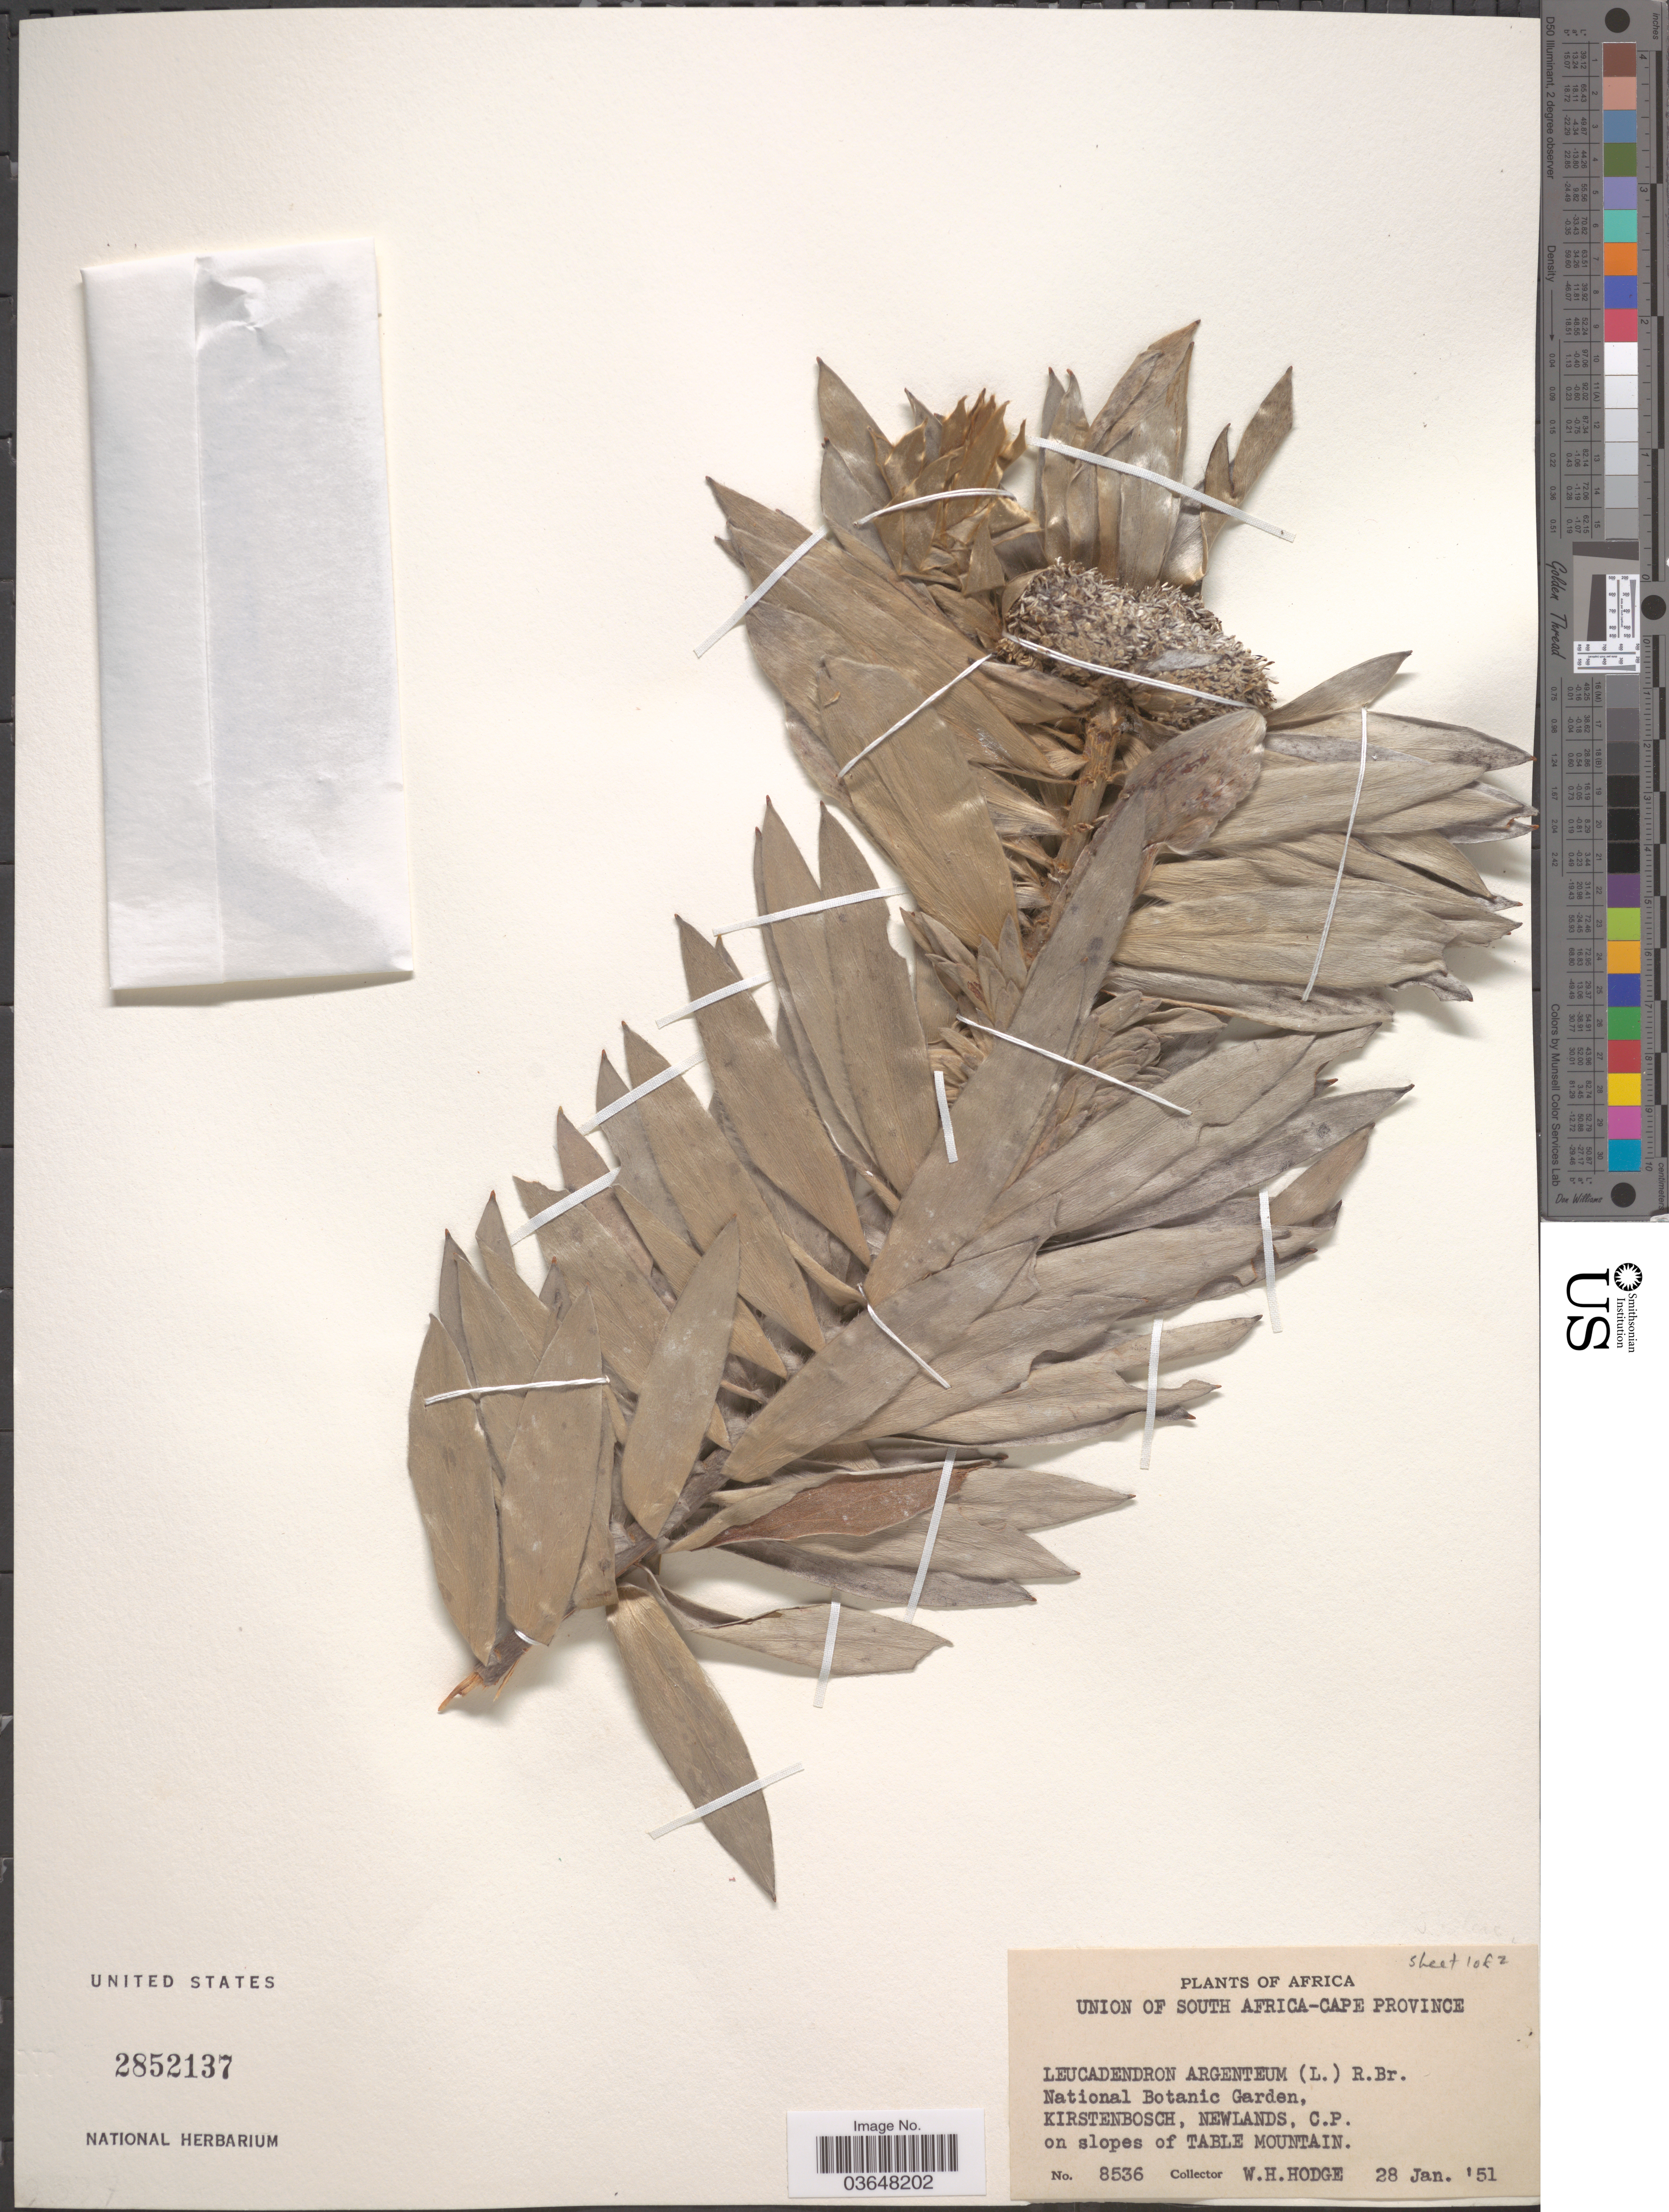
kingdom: Plantae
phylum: Tracheophyta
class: Magnoliopsida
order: Proteales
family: Proteaceae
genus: Leucadendron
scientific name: Leucadendron argenteum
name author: R. Br.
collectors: W. Hodge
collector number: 8536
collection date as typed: Transcribed d/m/y: 28/1/51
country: South Africa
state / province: Western Cape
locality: National Botanic Garden, Kirstenbosch, Newlands. On slopes of Table Mountain.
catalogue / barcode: US 2852137